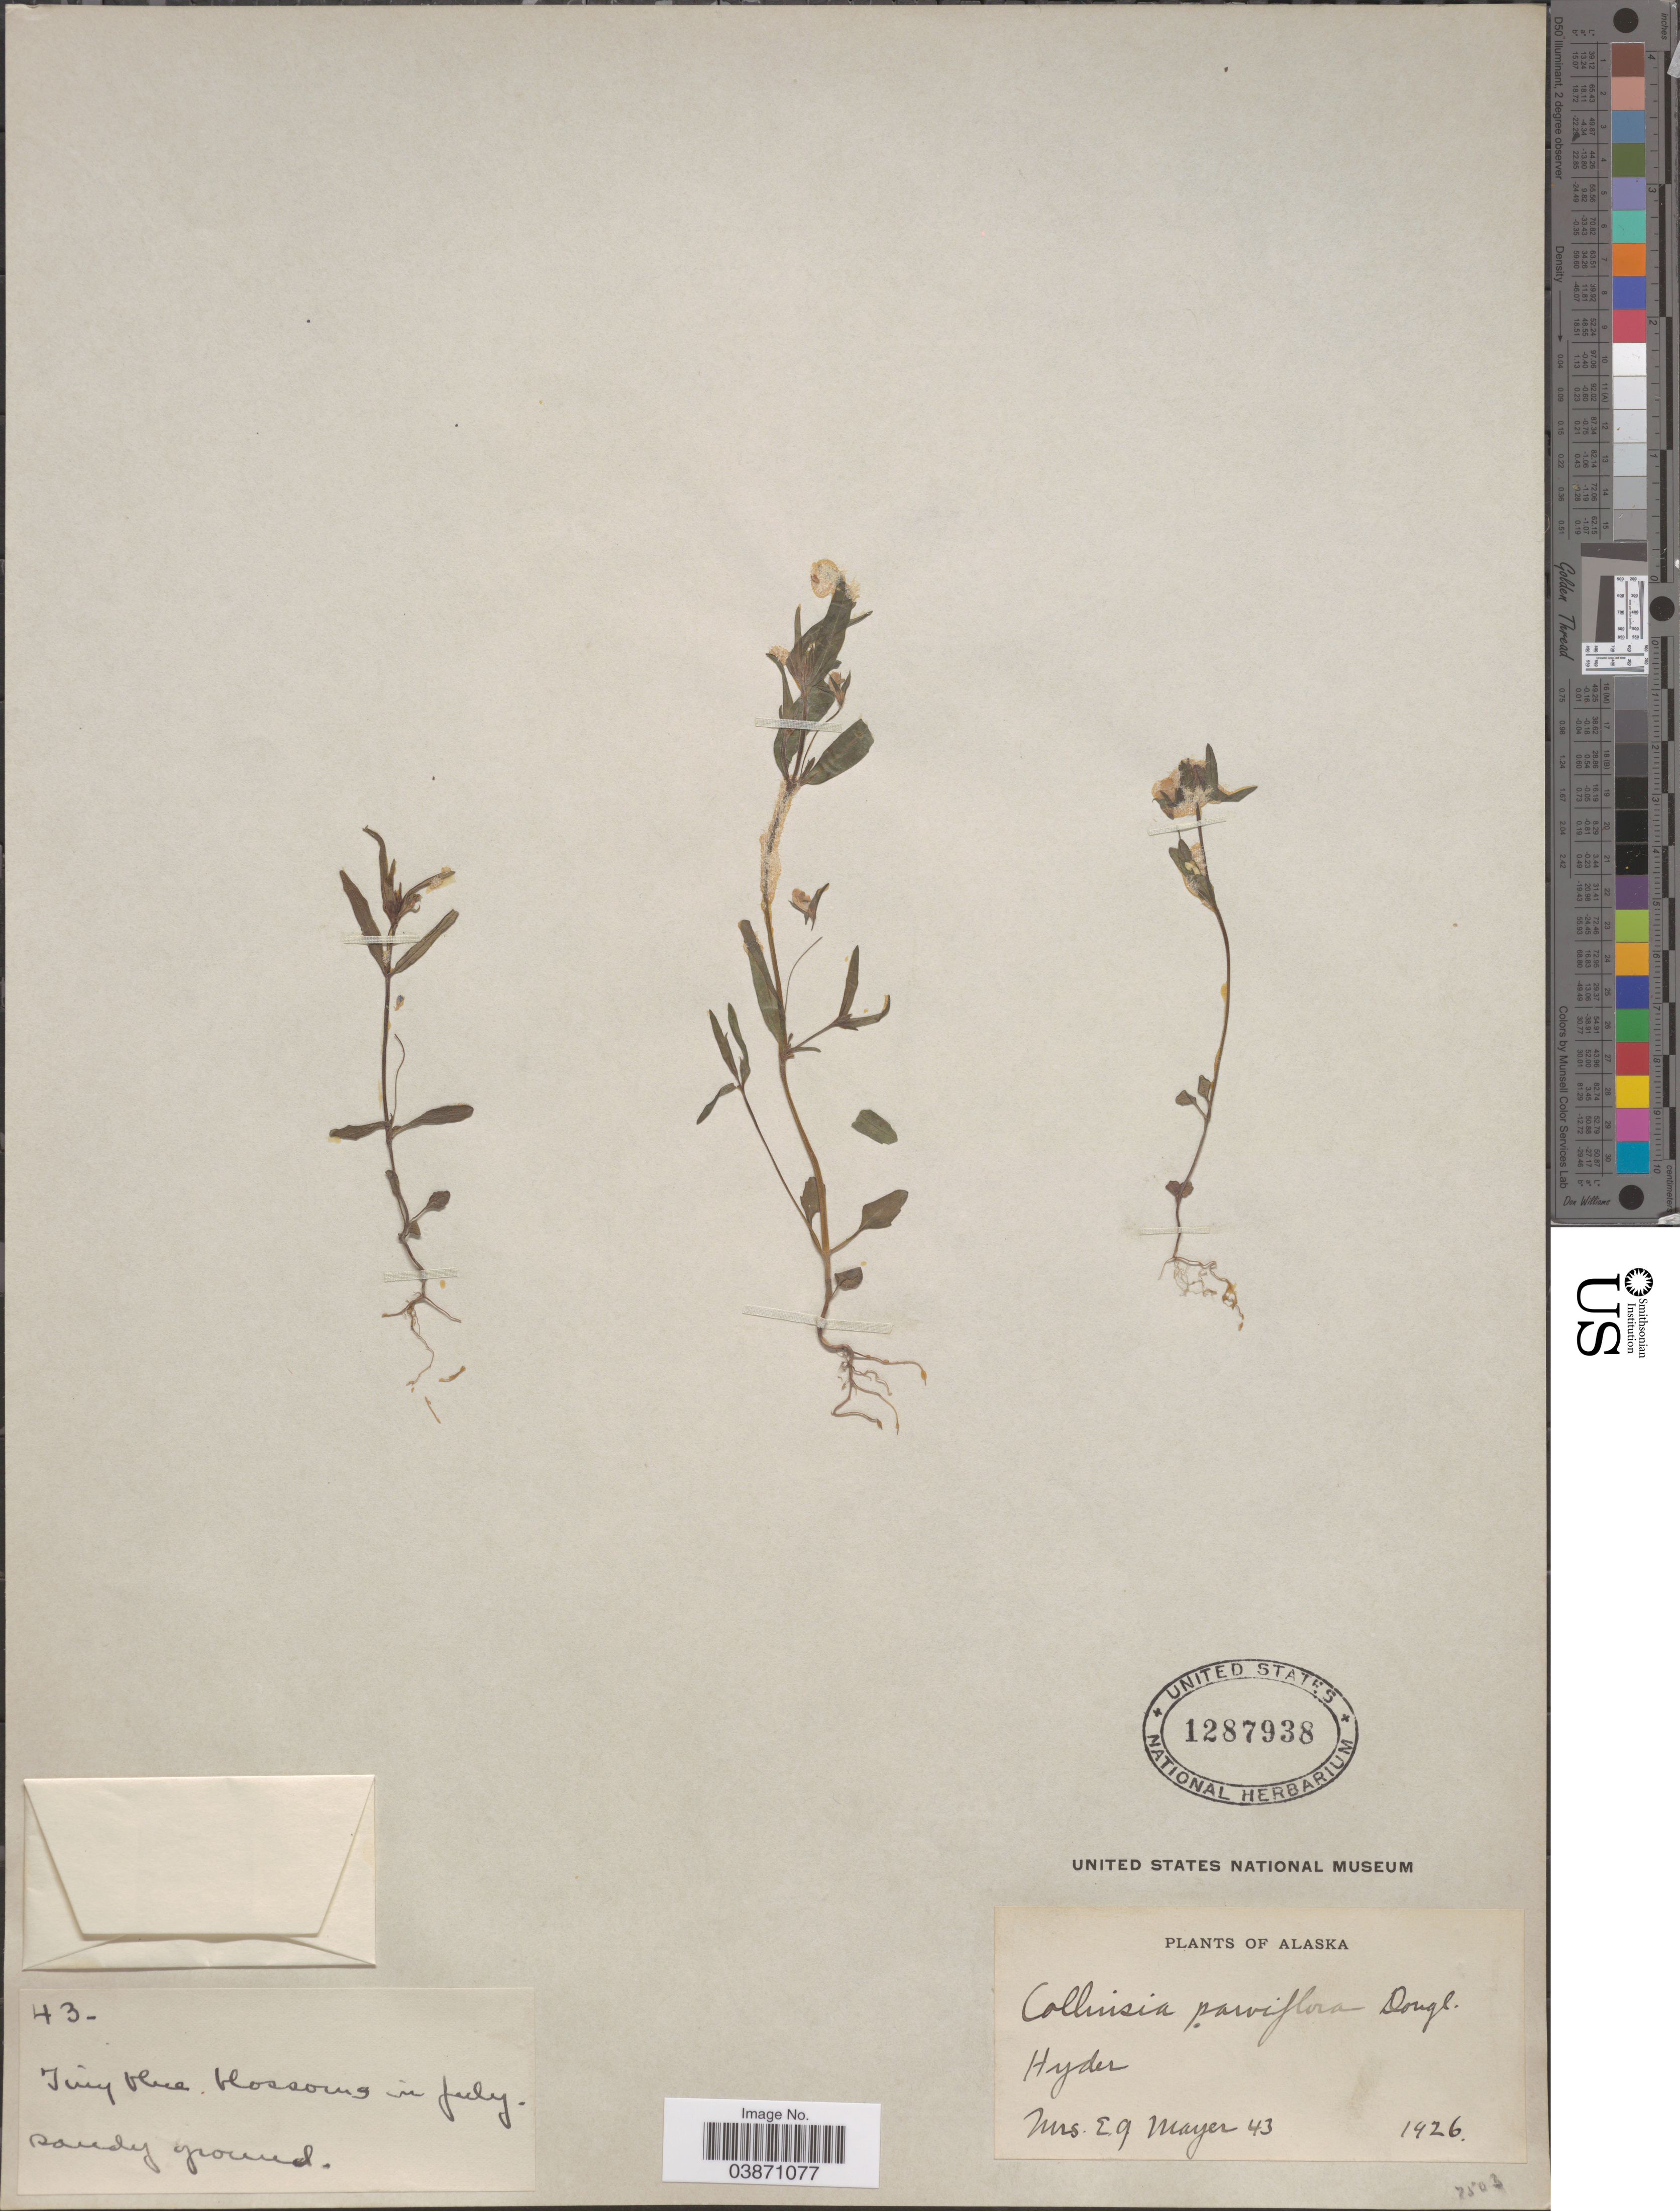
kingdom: Plantae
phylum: Tracheophyta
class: Magnoliopsida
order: Lamiales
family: Plantaginaceae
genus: Collinsia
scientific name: Collinsia parviflora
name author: Douglas ex Lindl.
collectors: E. Mayer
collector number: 43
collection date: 1926-07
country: United States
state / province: Alaska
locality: Hyder.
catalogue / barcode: US 1287938